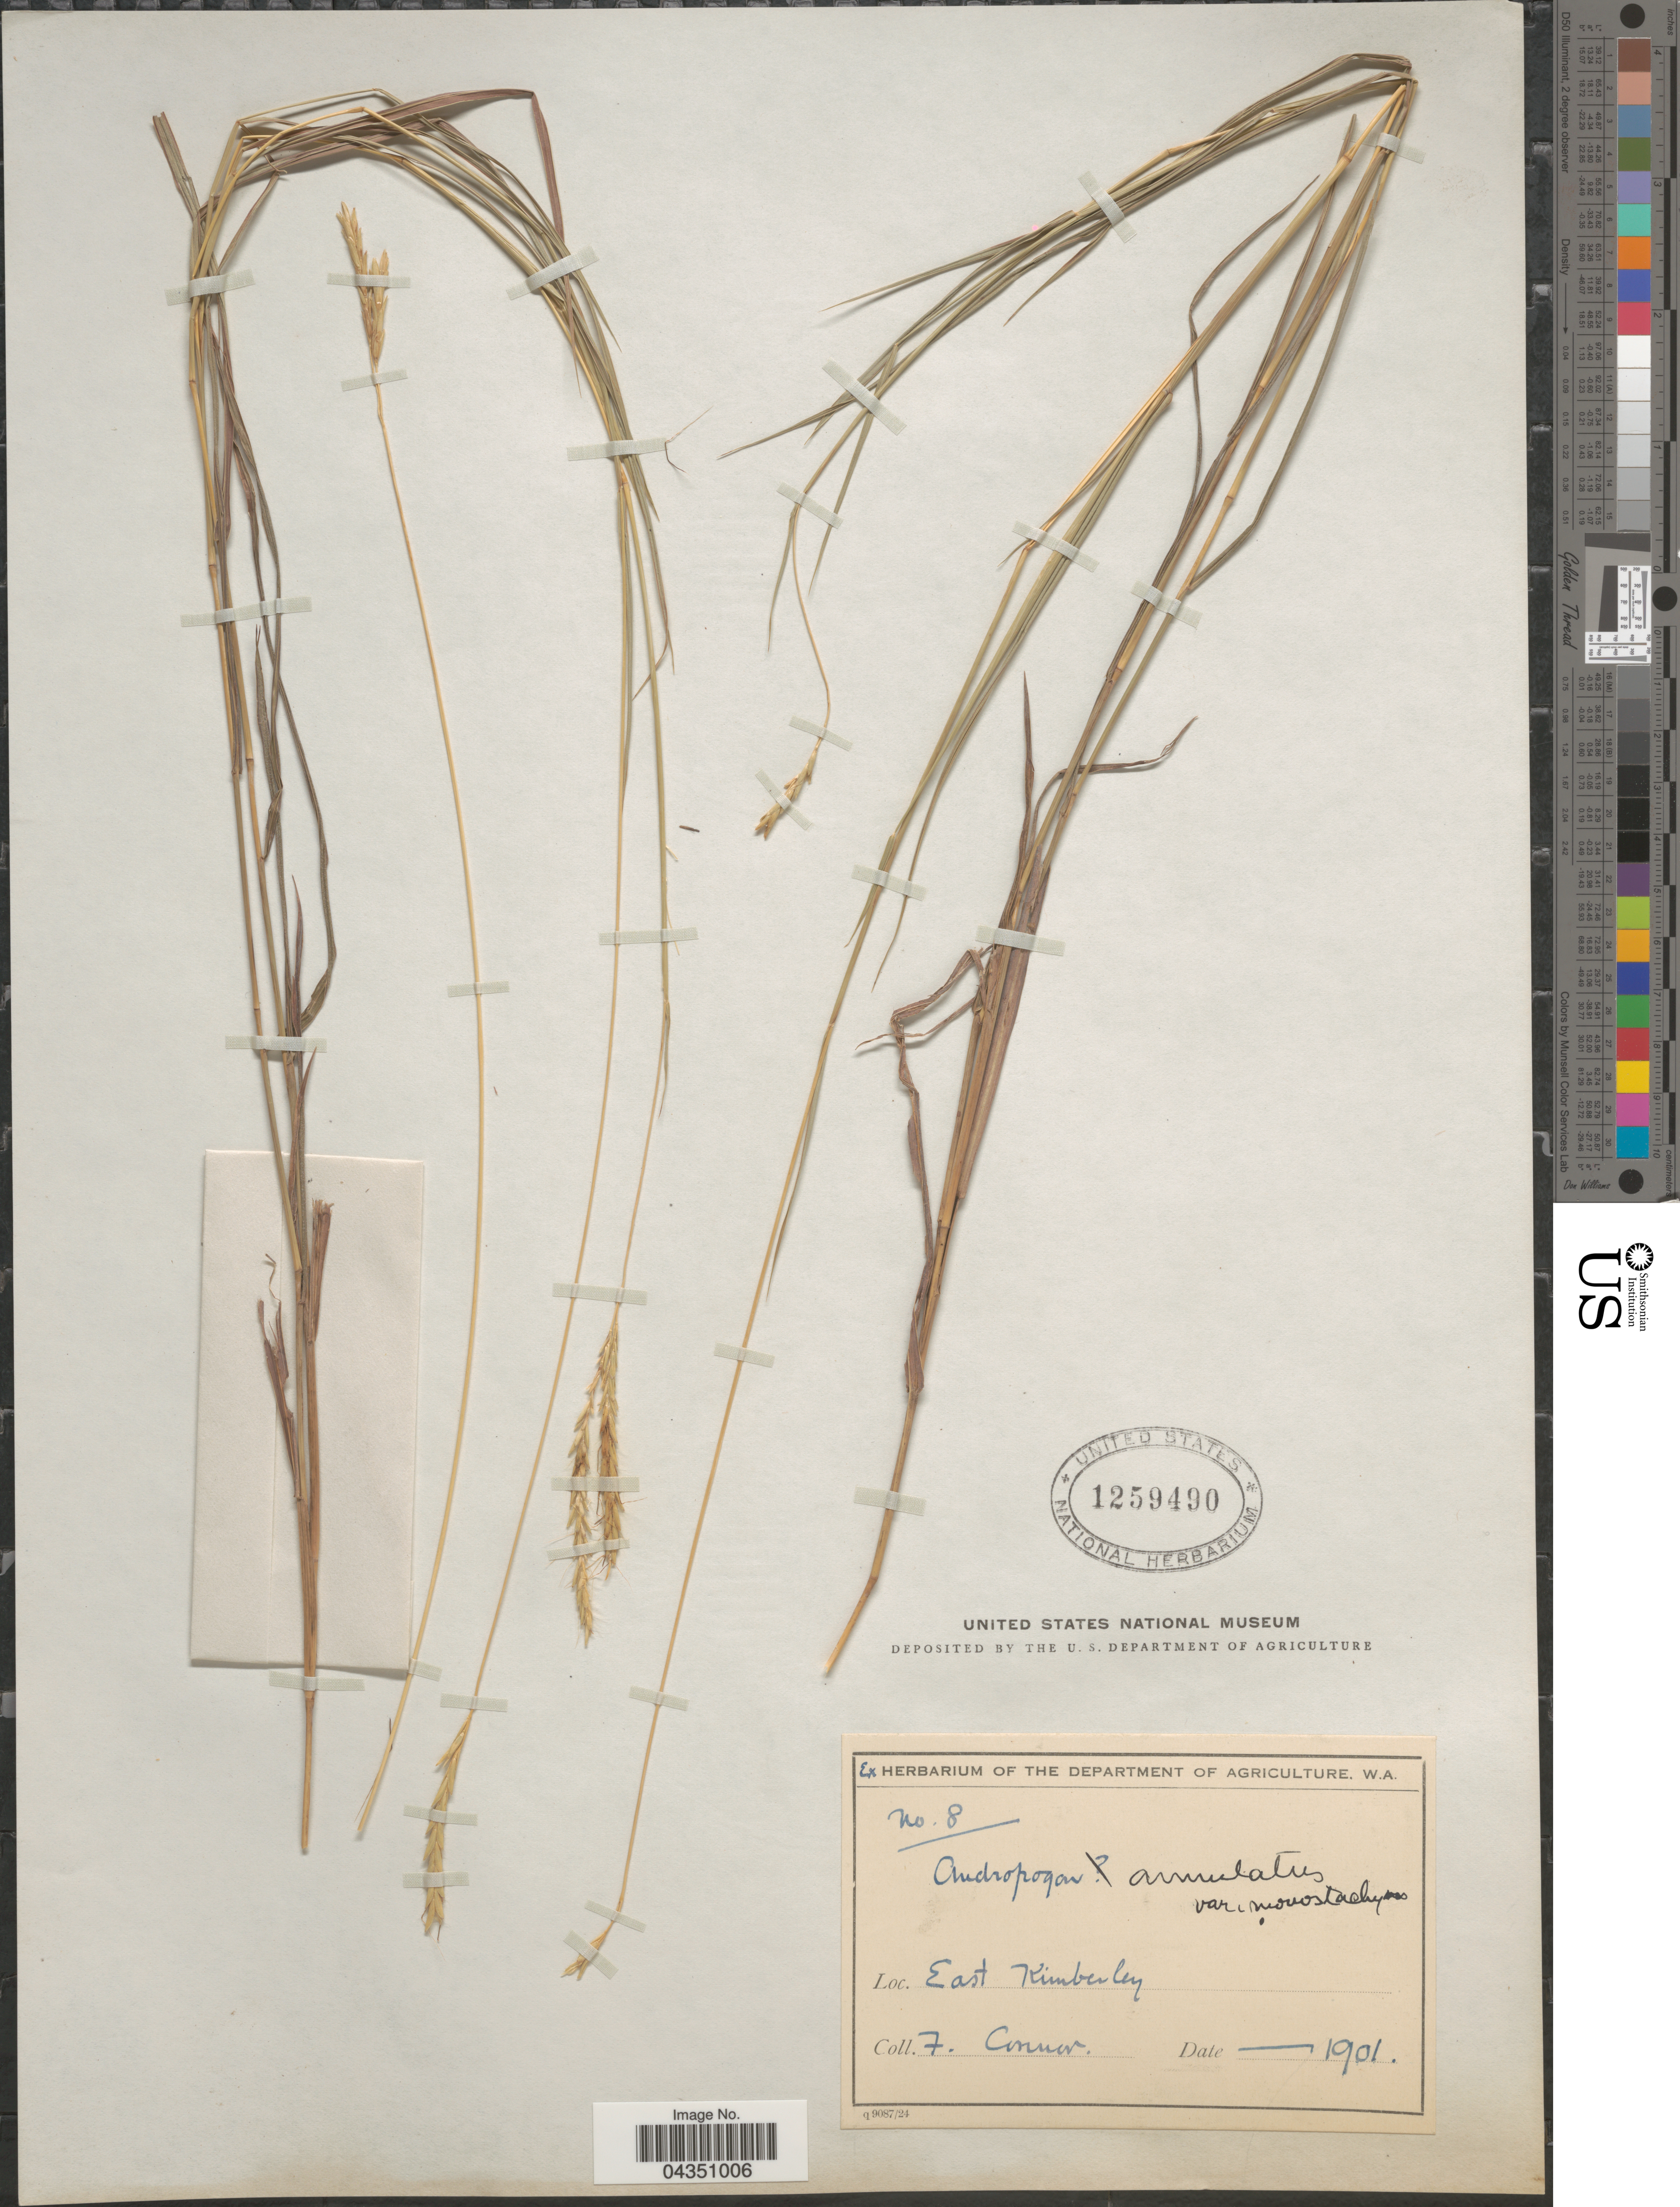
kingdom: Plantae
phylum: Tracheophyta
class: Liliopsida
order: Poales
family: Poaceae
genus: Dichanthium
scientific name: Dichanthium annulatum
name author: (Forssk.) Stapf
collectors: F. Connor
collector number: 8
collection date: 1901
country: Australia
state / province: Western Australia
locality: East Kimberley.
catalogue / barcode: US 1259490